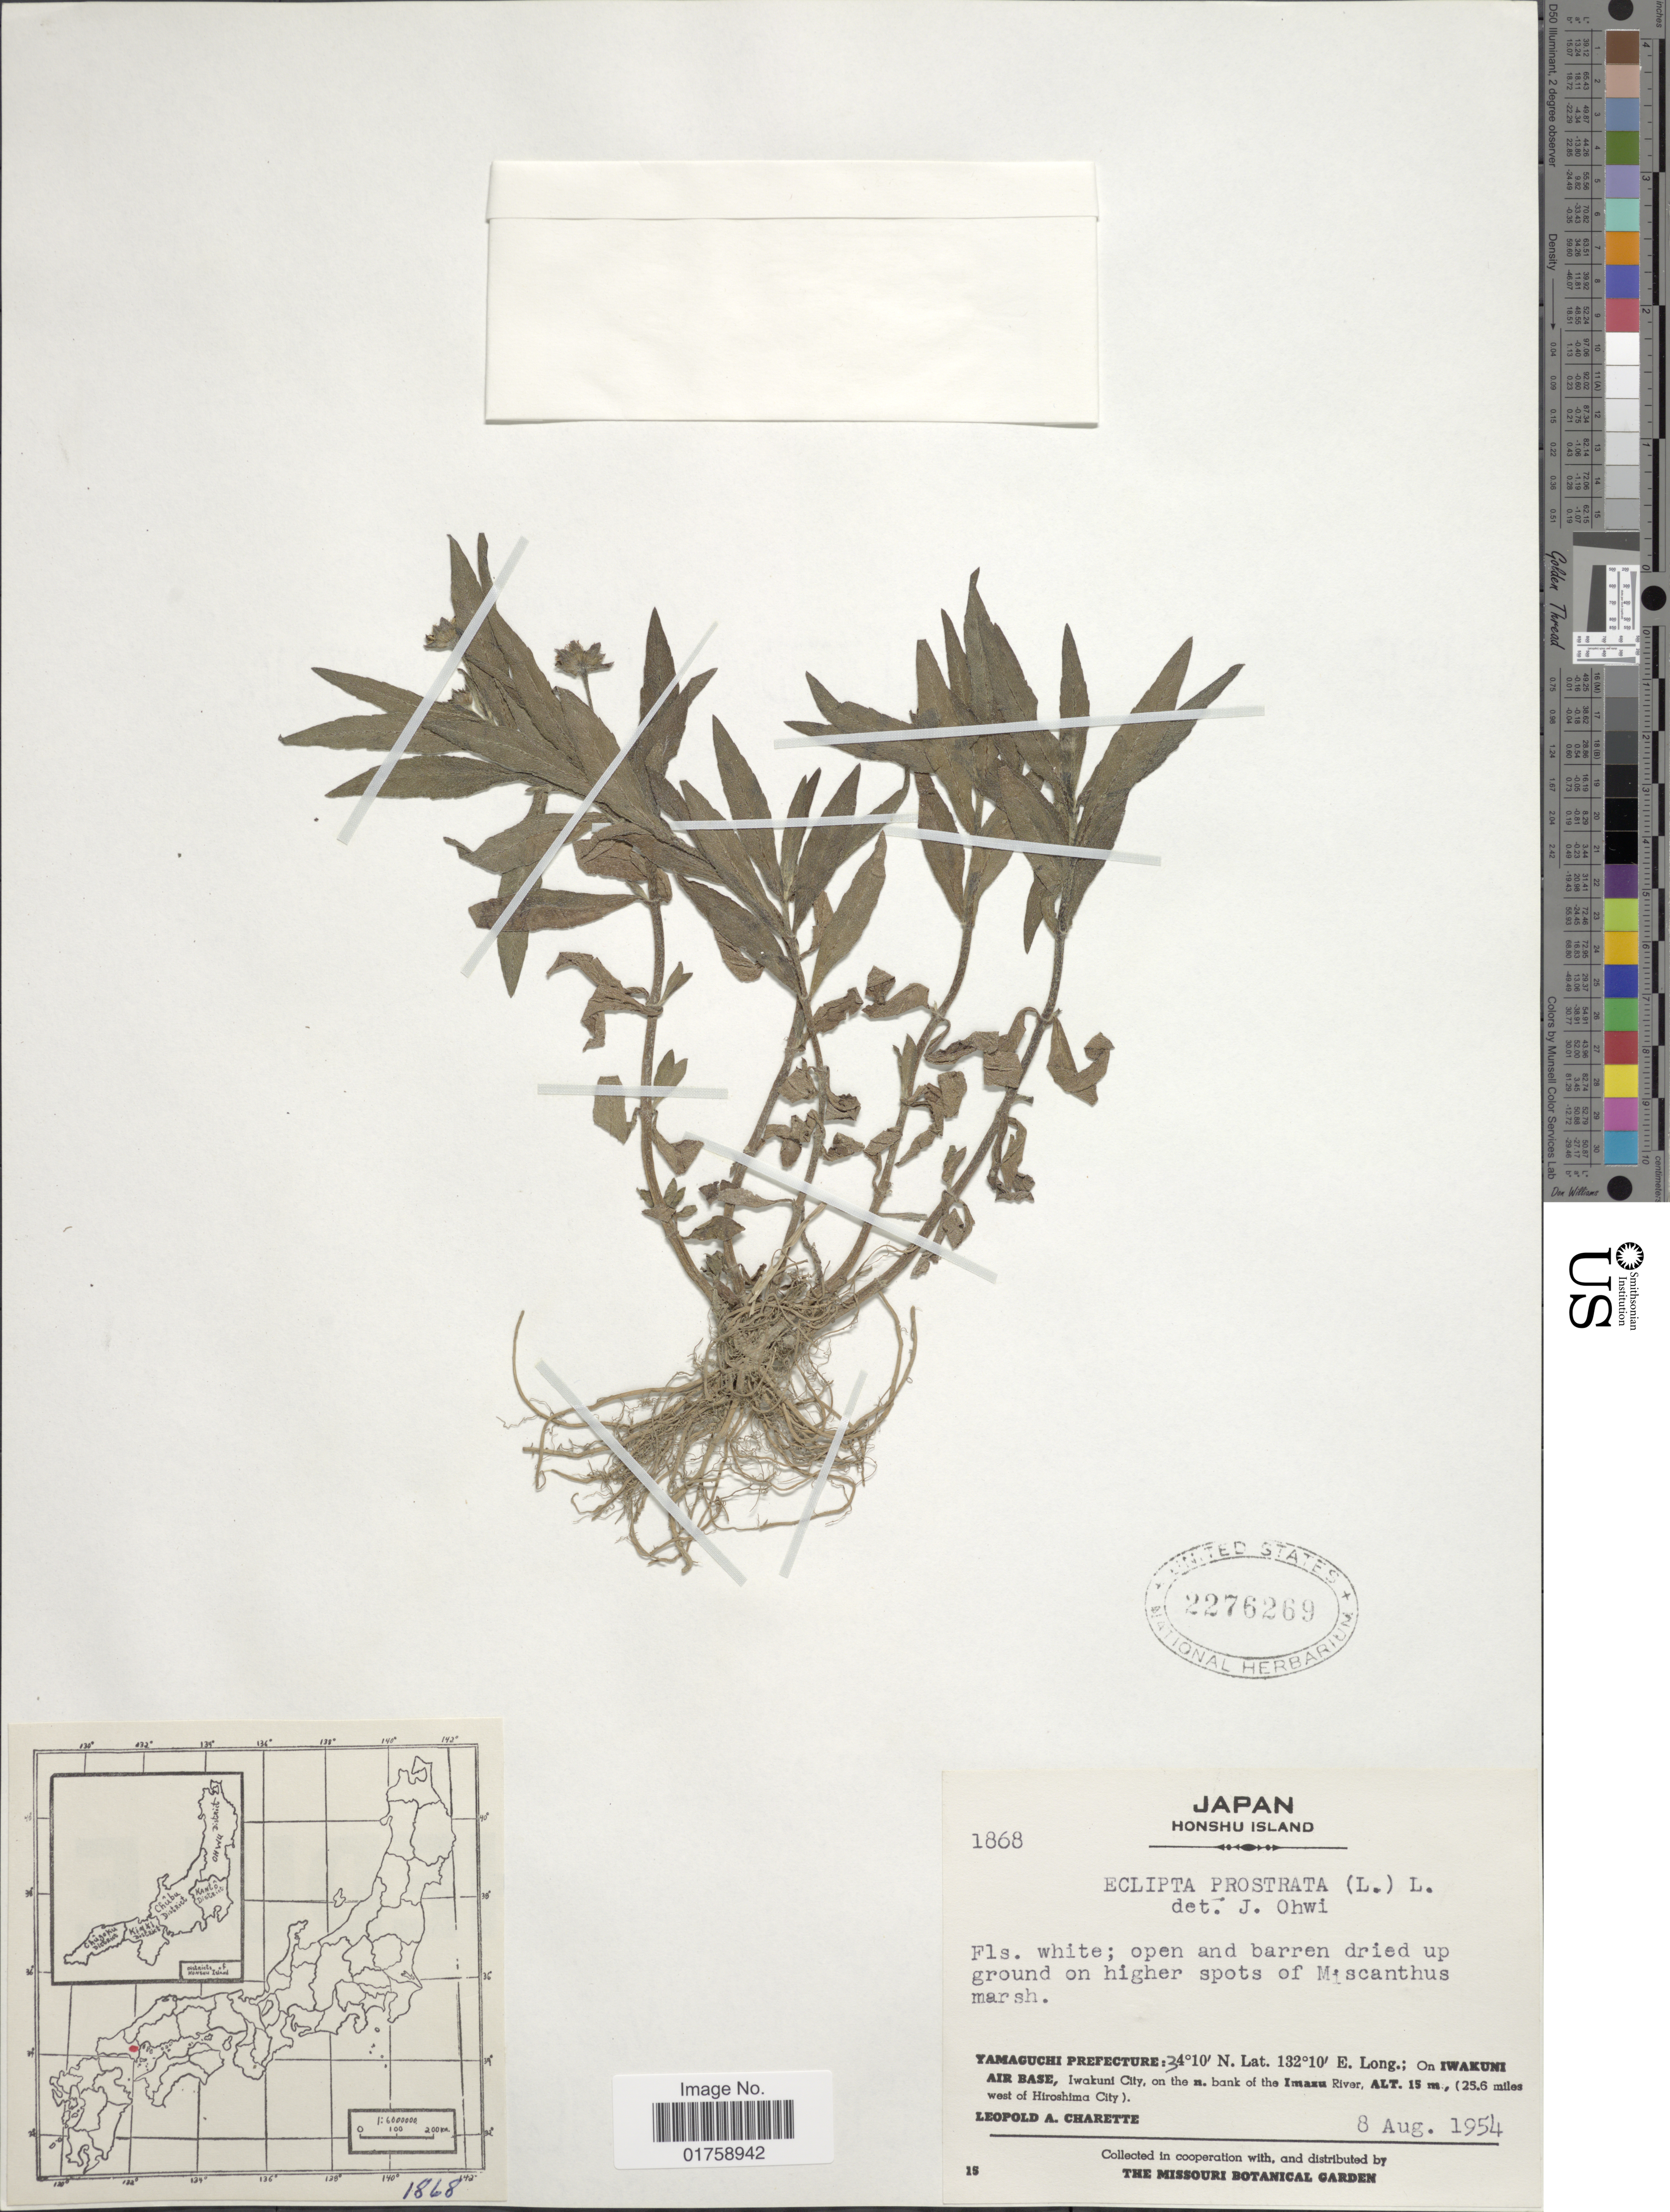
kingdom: Plantae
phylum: Tracheophyta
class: Magnoliopsida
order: Asterales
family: Asteraceae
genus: Eclipta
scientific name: Eclipta prostrata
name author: (L.) L.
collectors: L. A. Charette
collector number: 1868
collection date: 1954-08-08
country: Japan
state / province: Yamaguti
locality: Japan. Honshu Island. Yamaguchi Prefecture. On Iwakuni Air Base, Iwakuni City, on the n. bank of the Imazu River. (25.6 miles west of Hiroshima City)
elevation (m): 15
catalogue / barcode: US 2276269